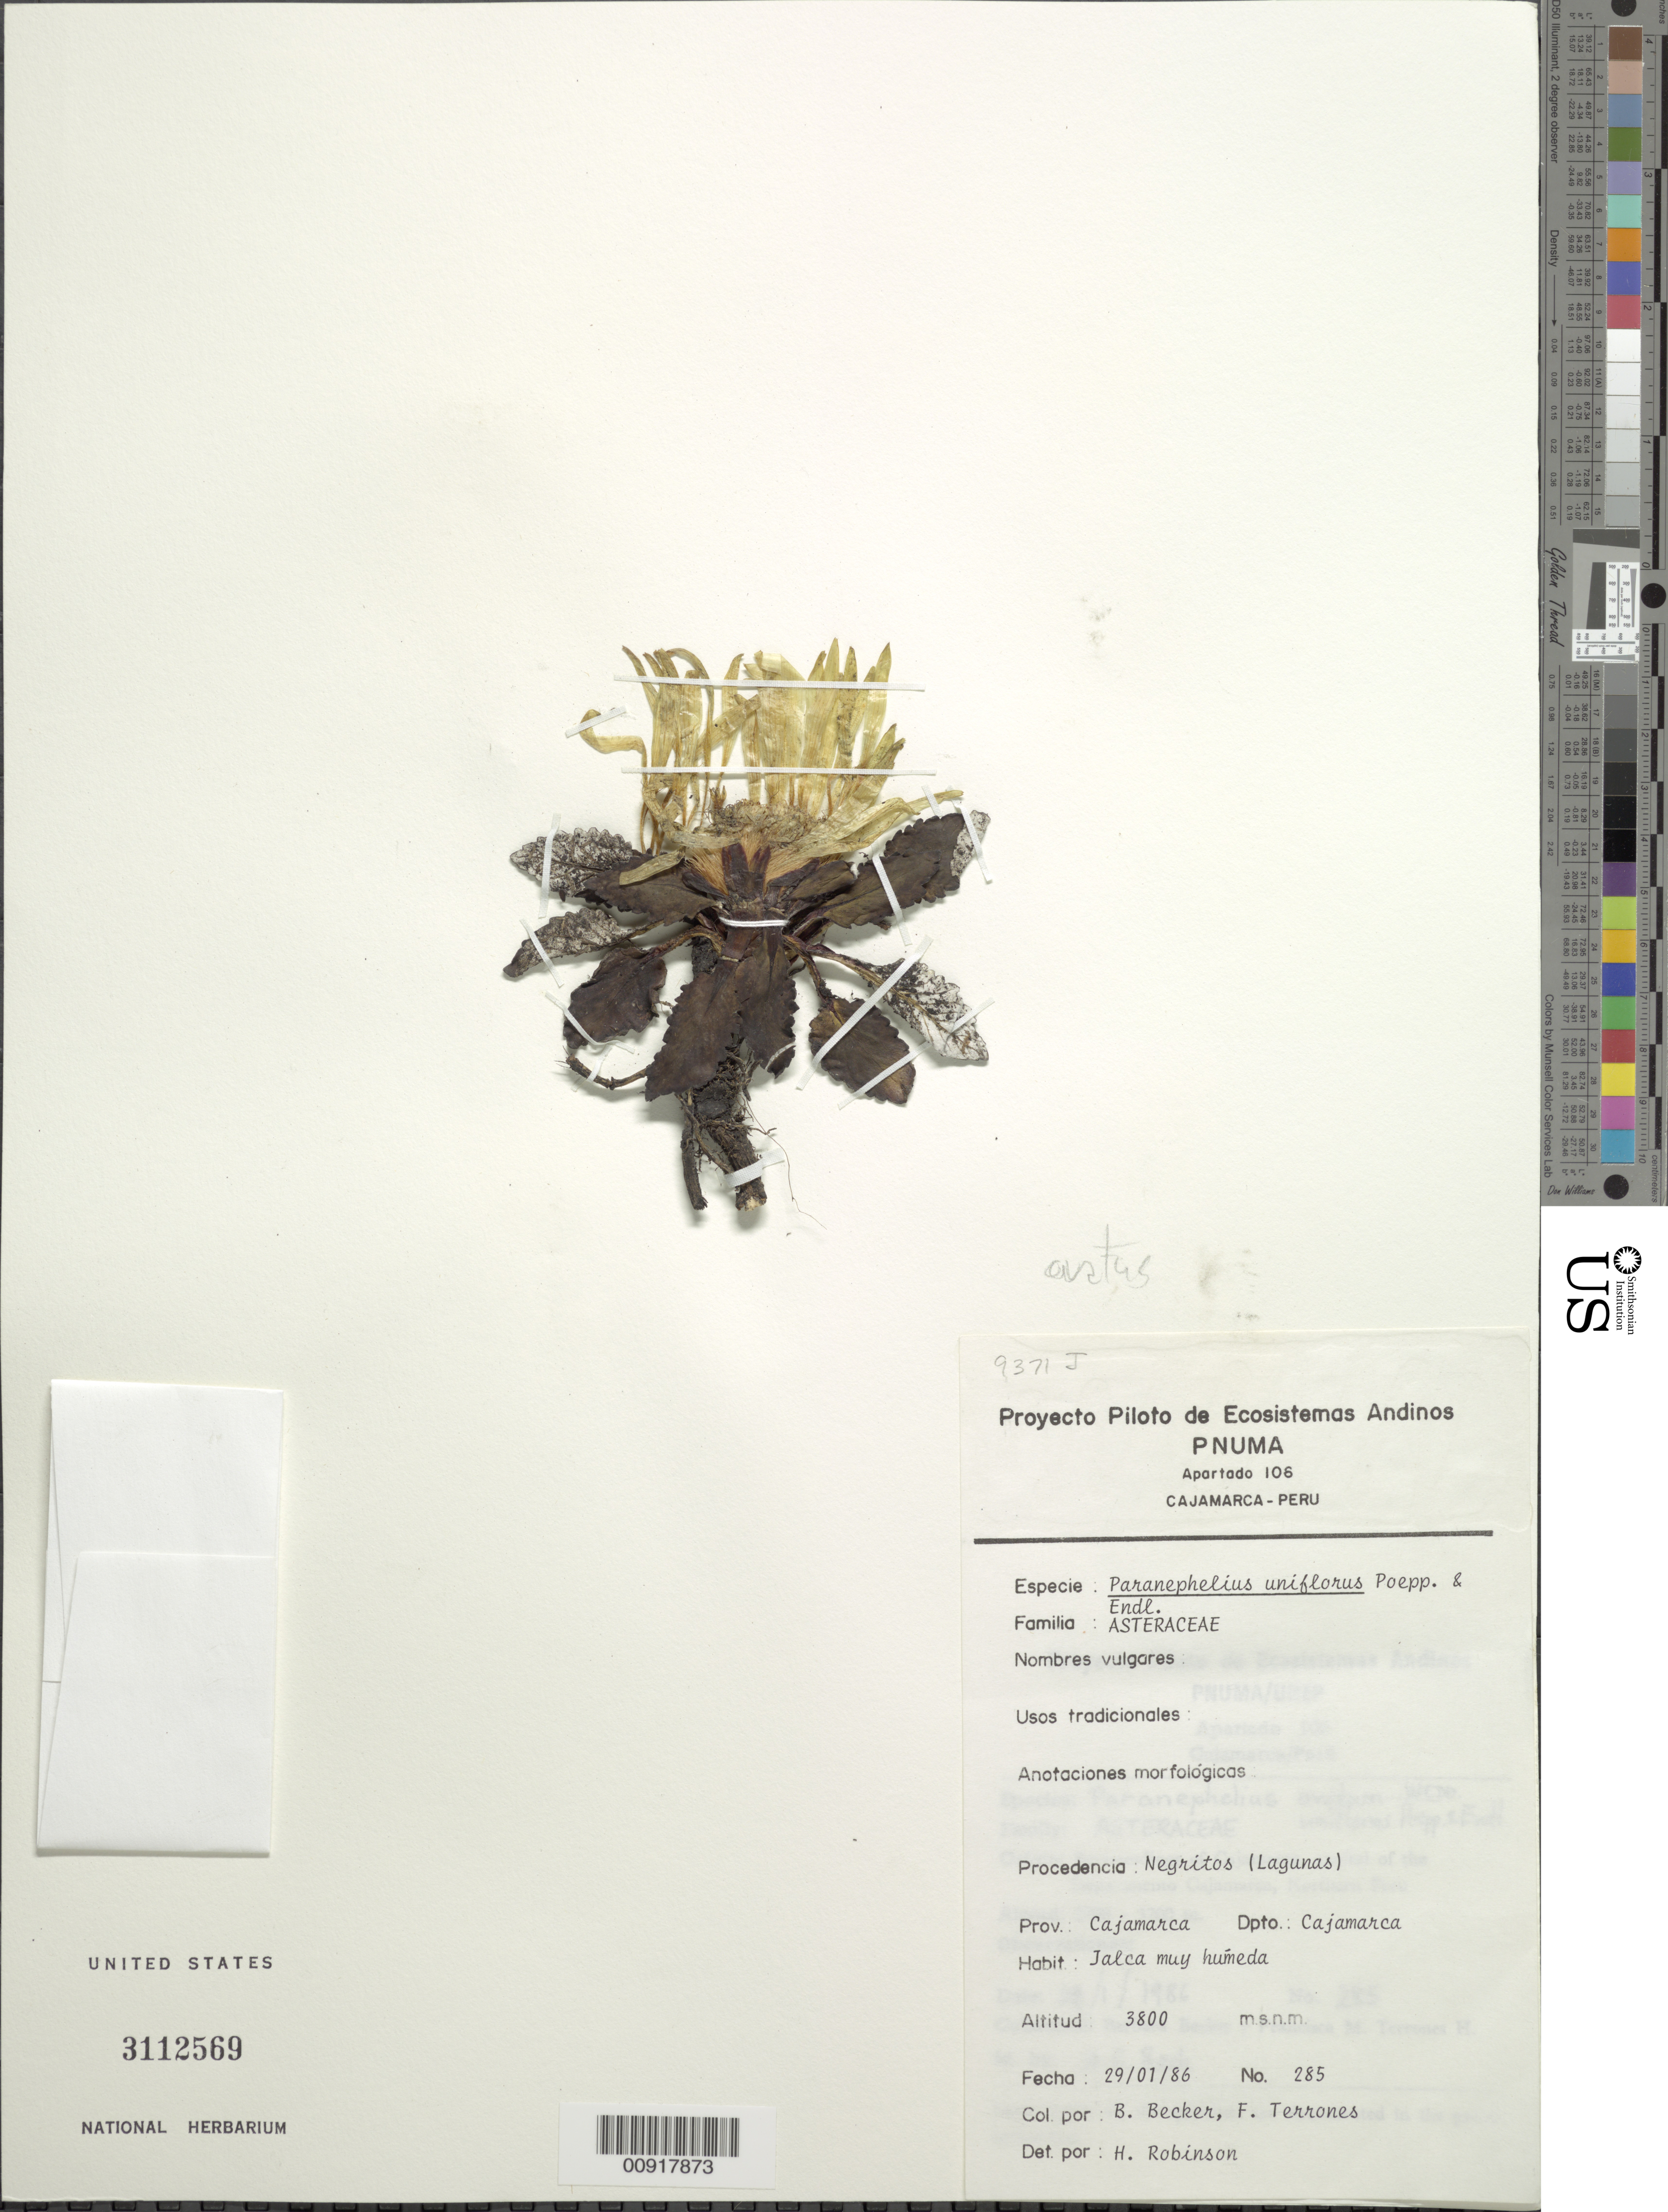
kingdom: Plantae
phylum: Tracheophyta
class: Magnoliopsida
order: Asterales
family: Asteraceae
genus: Paranephelius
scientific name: Paranephelius ovatus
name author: A. Gray ex Wedd.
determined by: Robinson, Harold E., (US)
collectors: B. Becker & F. Terrones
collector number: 285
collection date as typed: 29 January 1986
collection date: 1986-01-29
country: Peru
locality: Prov. Cajamarca, Dpto. Cajamarca, Negritos (Lagunas)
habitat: Jalca muy húmeda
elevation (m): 3800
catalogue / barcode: US 3112569